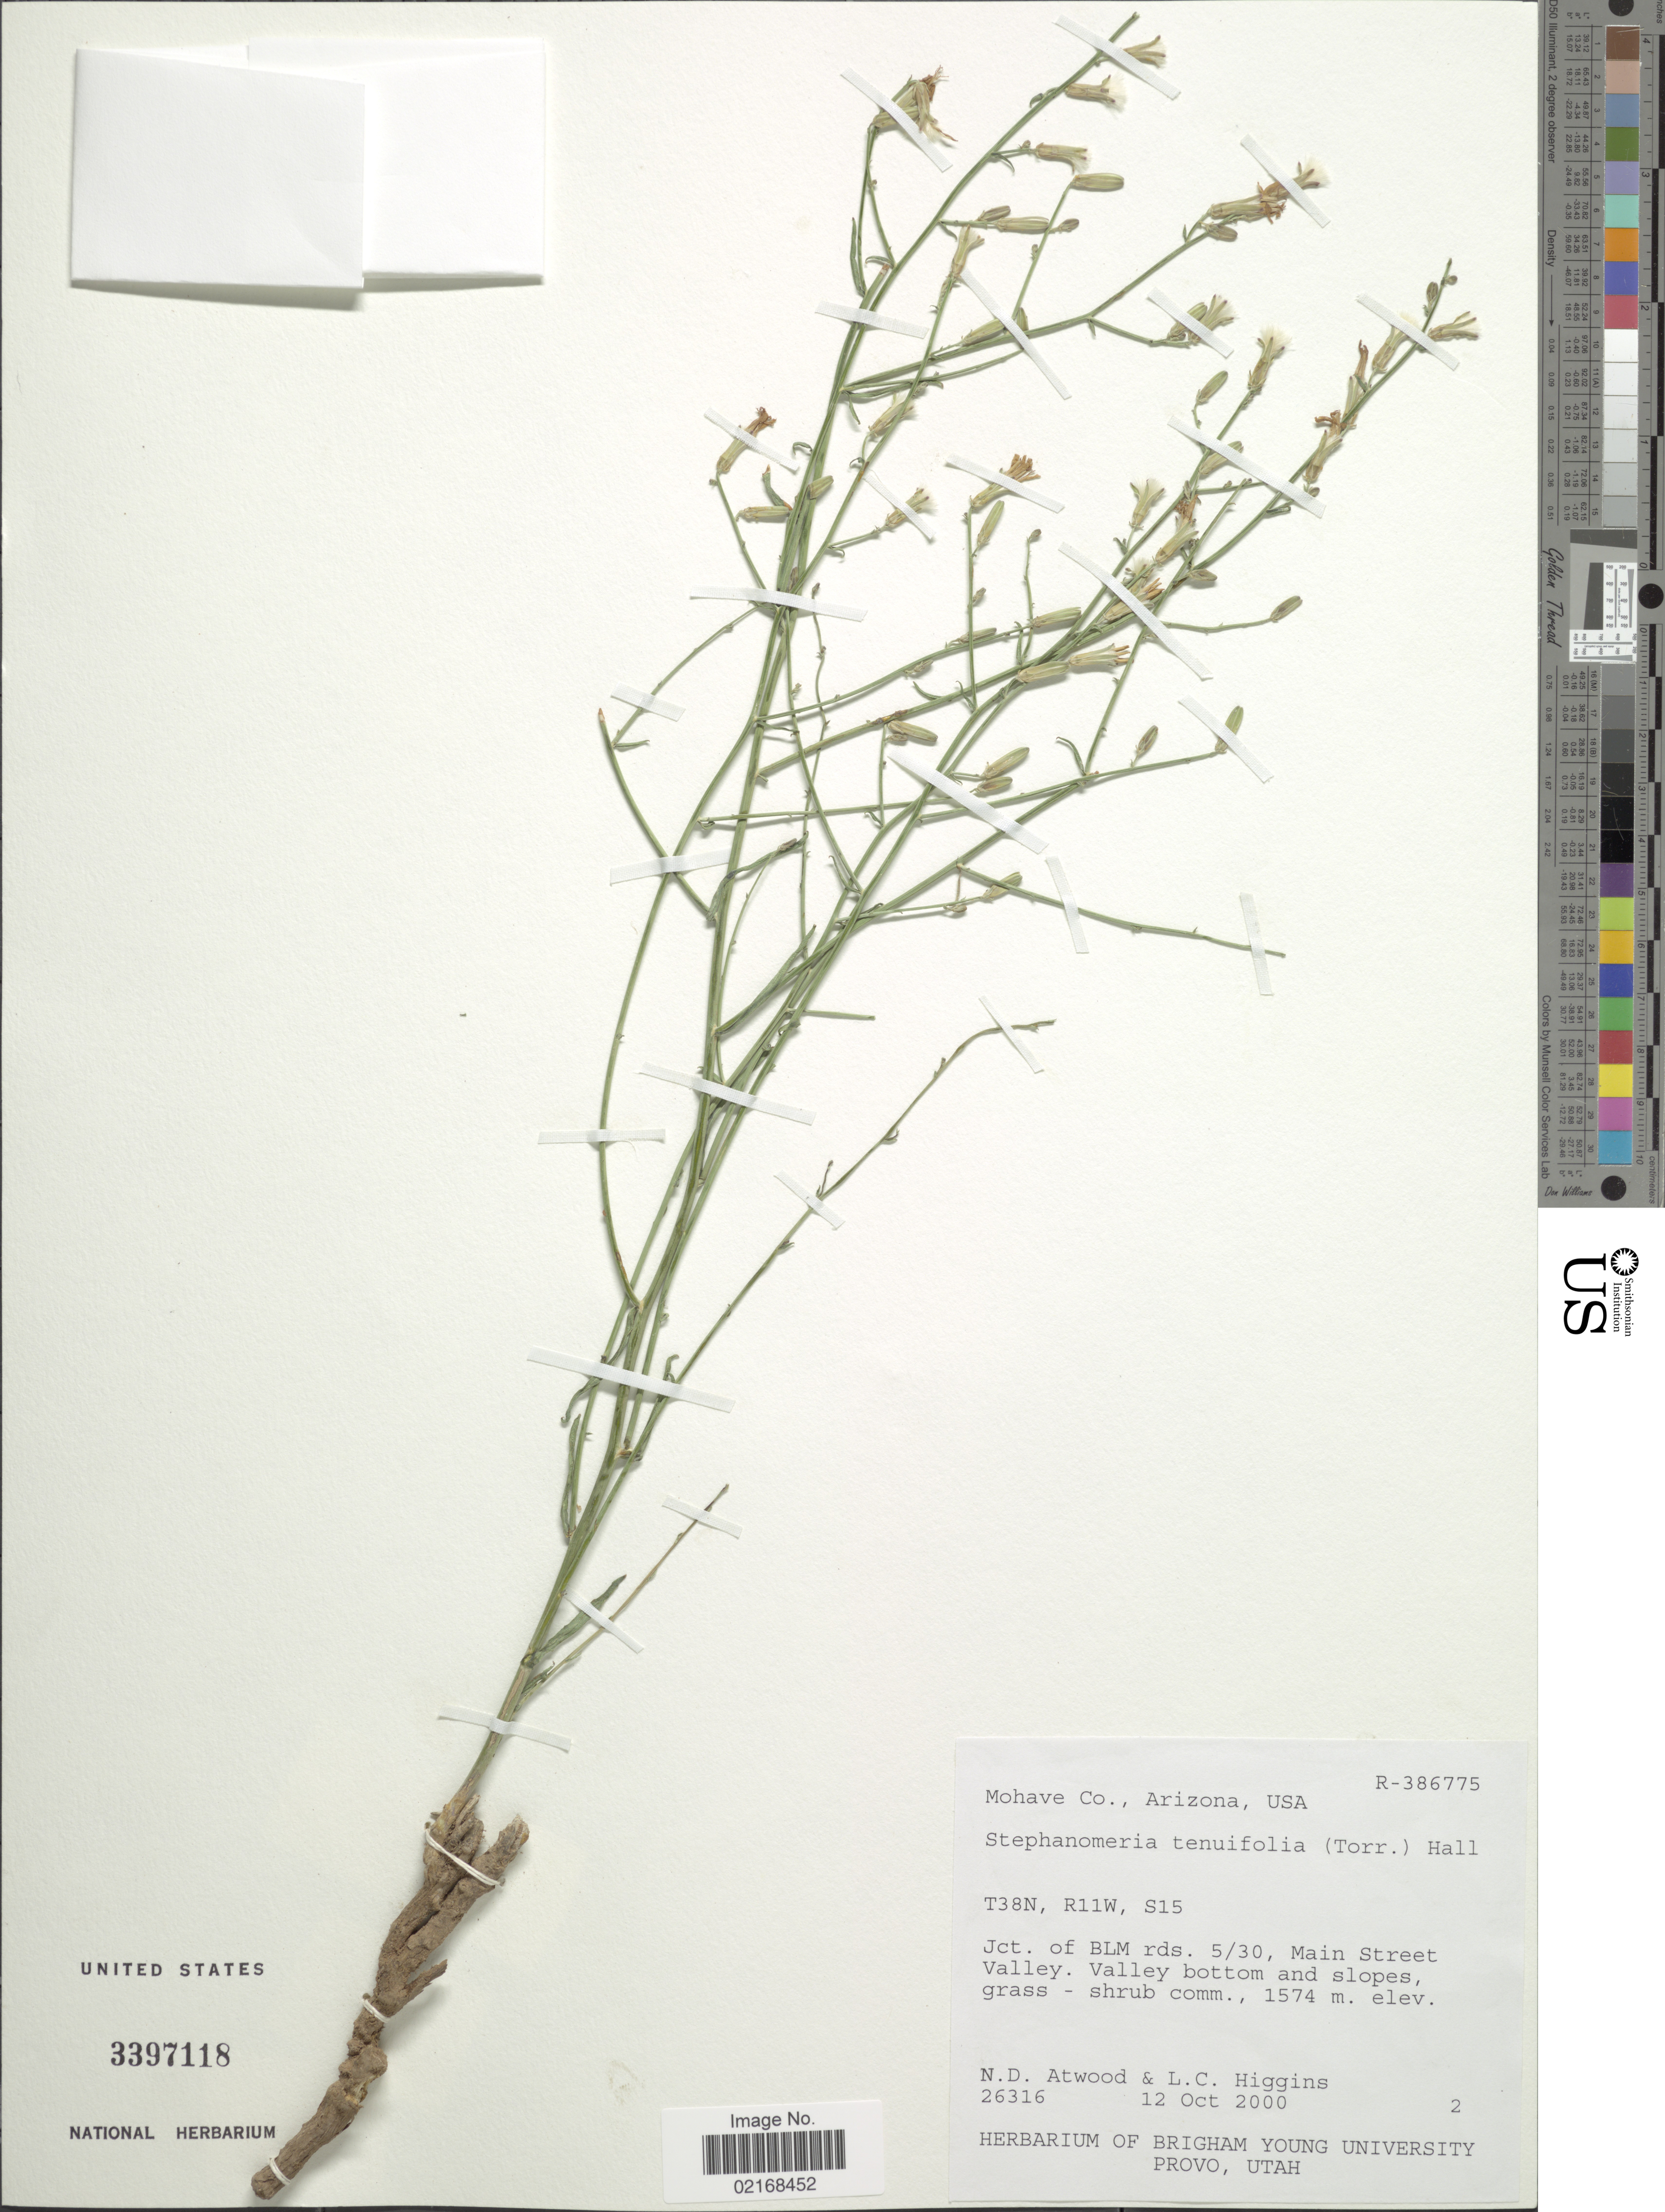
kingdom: Plantae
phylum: Tracheophyta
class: Magnoliopsida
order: Asterales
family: Asteraceae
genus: Stephanomeria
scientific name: Stephanomeria tenuifolia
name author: (Torr.) H.M. Hall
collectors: N. Atwood & L. Higgins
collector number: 26316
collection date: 2000-10-12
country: United States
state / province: Arizona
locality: Mohave Co., Arizona, USA, T38N, R11W, S15, Jct. of BLM rds, 5/30, Main Street Valley, Valley bottom and slopes grass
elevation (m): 1574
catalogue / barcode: US 3397118